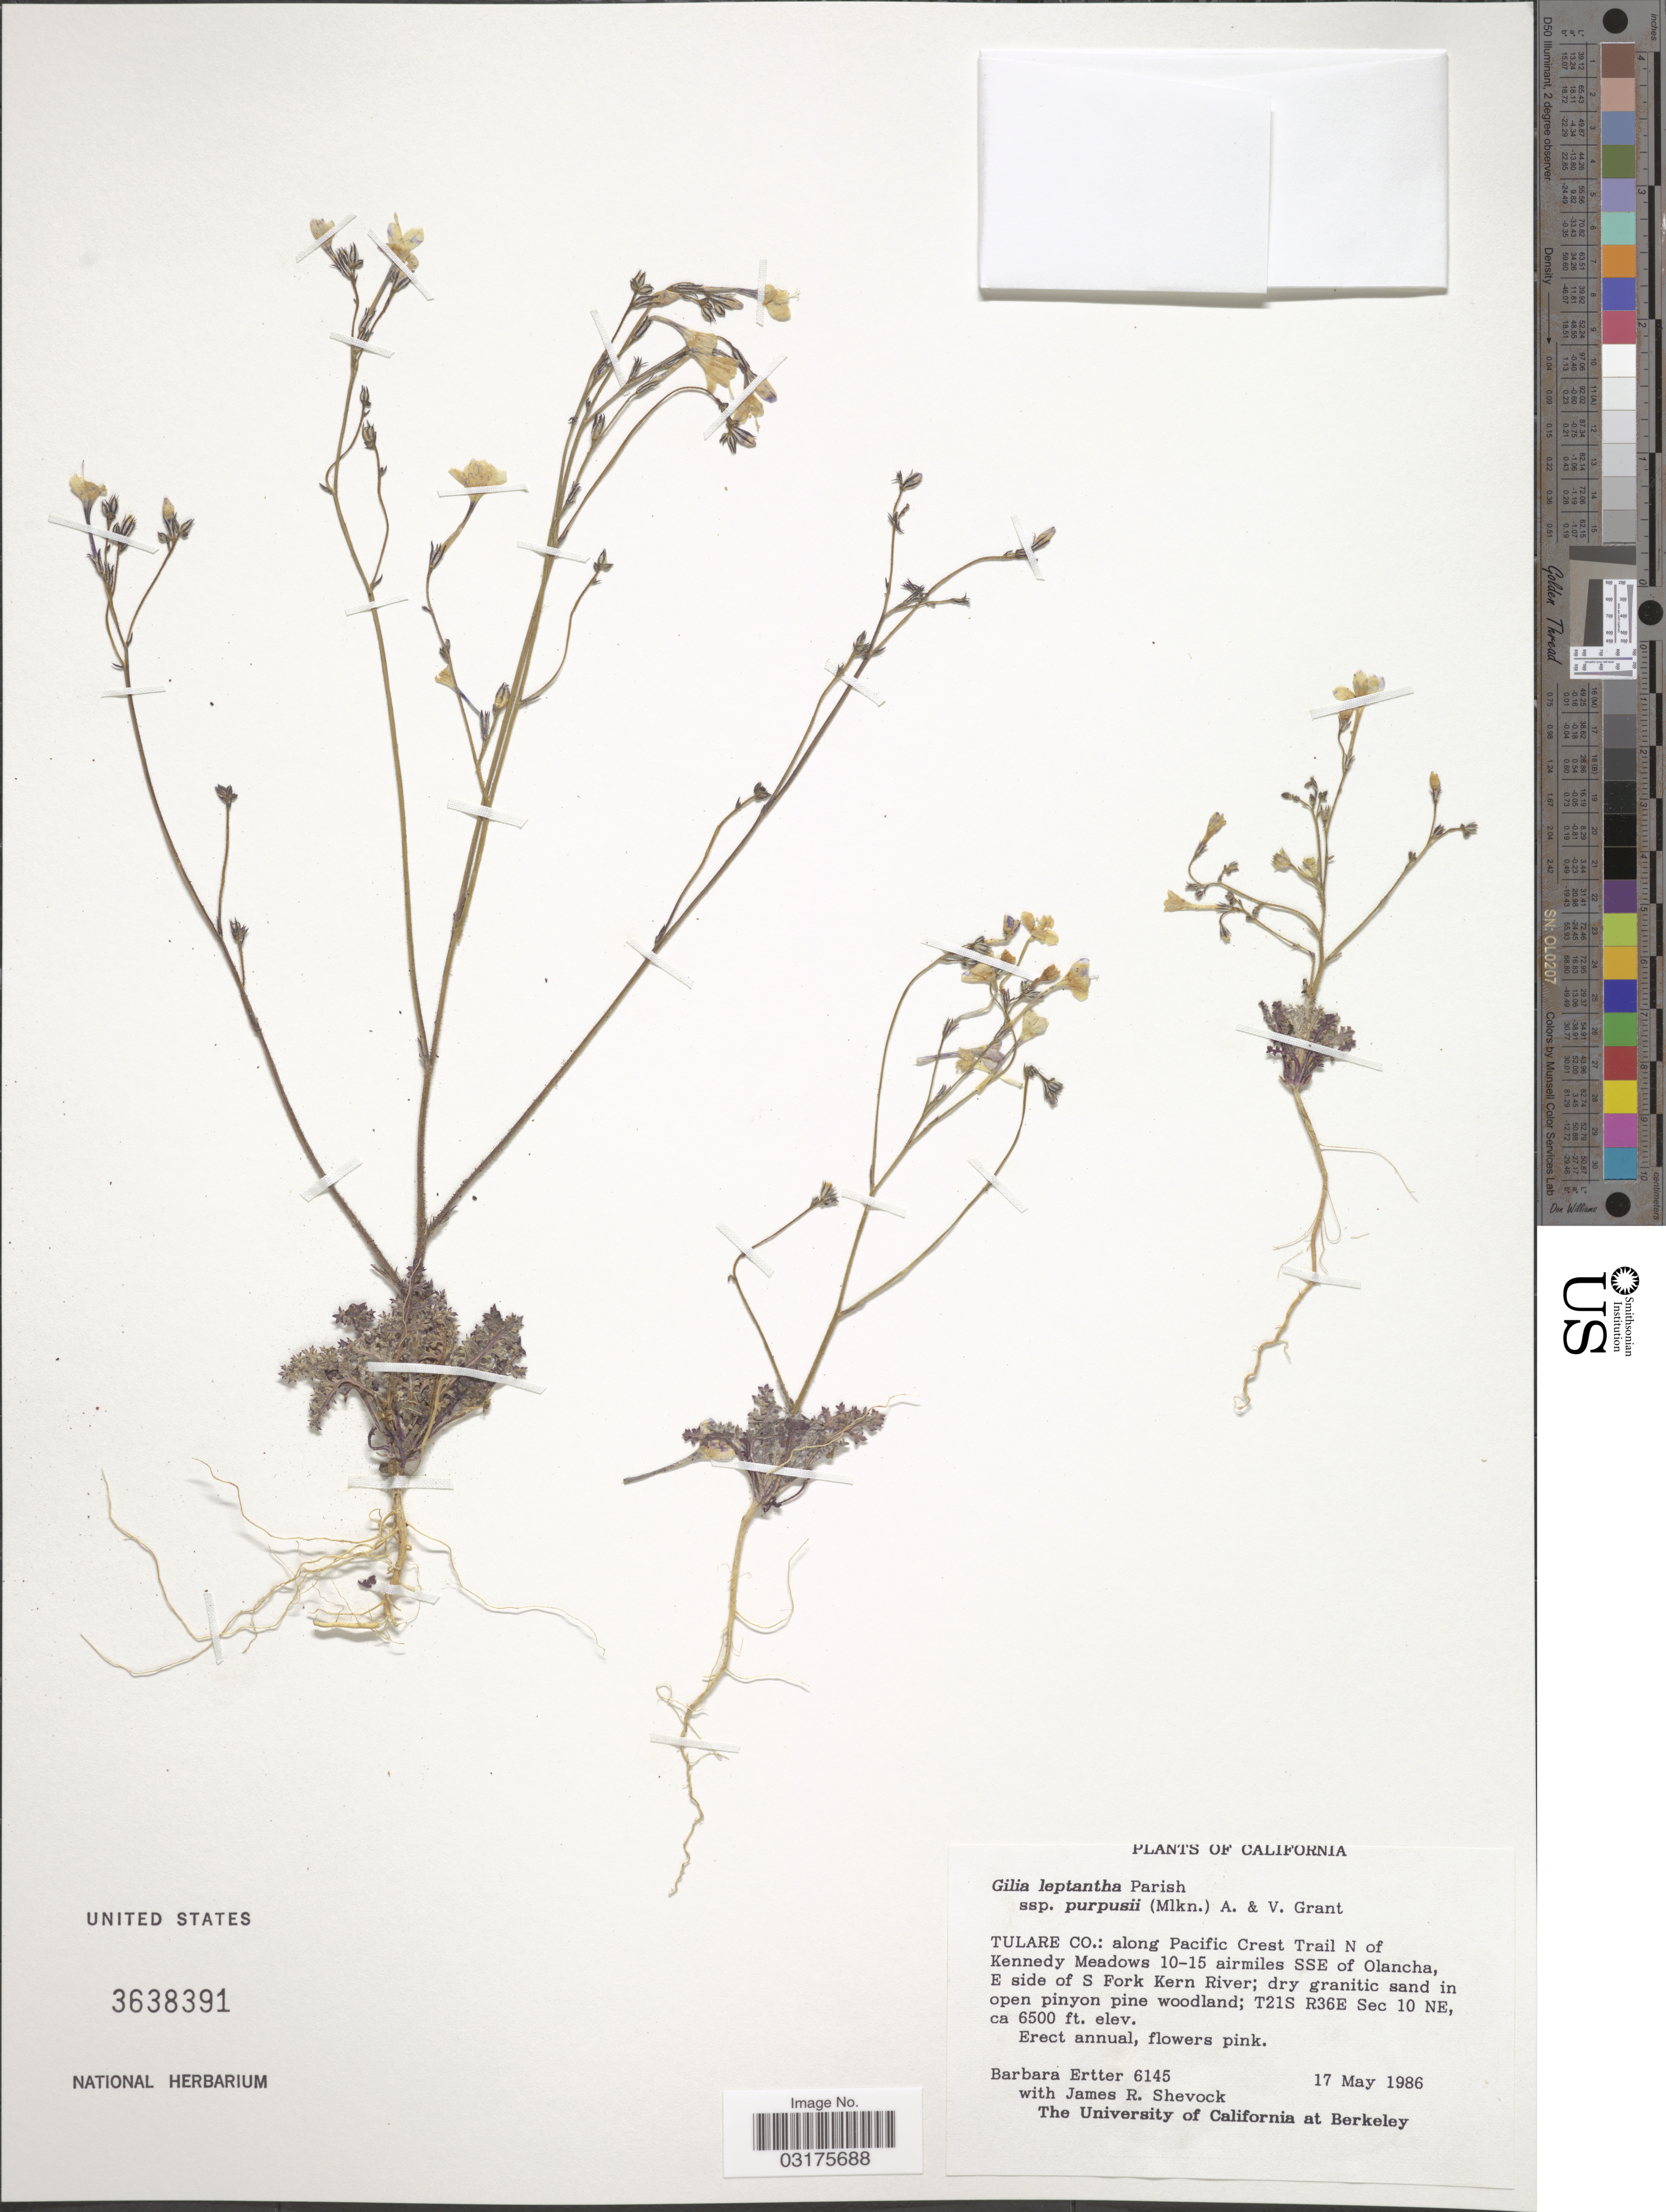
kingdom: Plantae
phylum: Tracheophyta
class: Magnoliopsida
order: Ericales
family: Polemoniaceae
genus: Gilia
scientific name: Gilia leptantha subsp. purpusii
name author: (Milliken) A.D. Grant & V.E. Grant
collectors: B. Ertter & J. R. Shevock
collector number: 6145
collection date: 1986-05-17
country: United States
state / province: California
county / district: Tulare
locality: Tulare Co.: along Pacific Crest Trail N of Kennedy Meadows 10-15 airmiles SSE of Olancha, E side of S Fork Kern River; T21S R36E Sec 10 NE.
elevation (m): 1981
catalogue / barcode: US 3638391